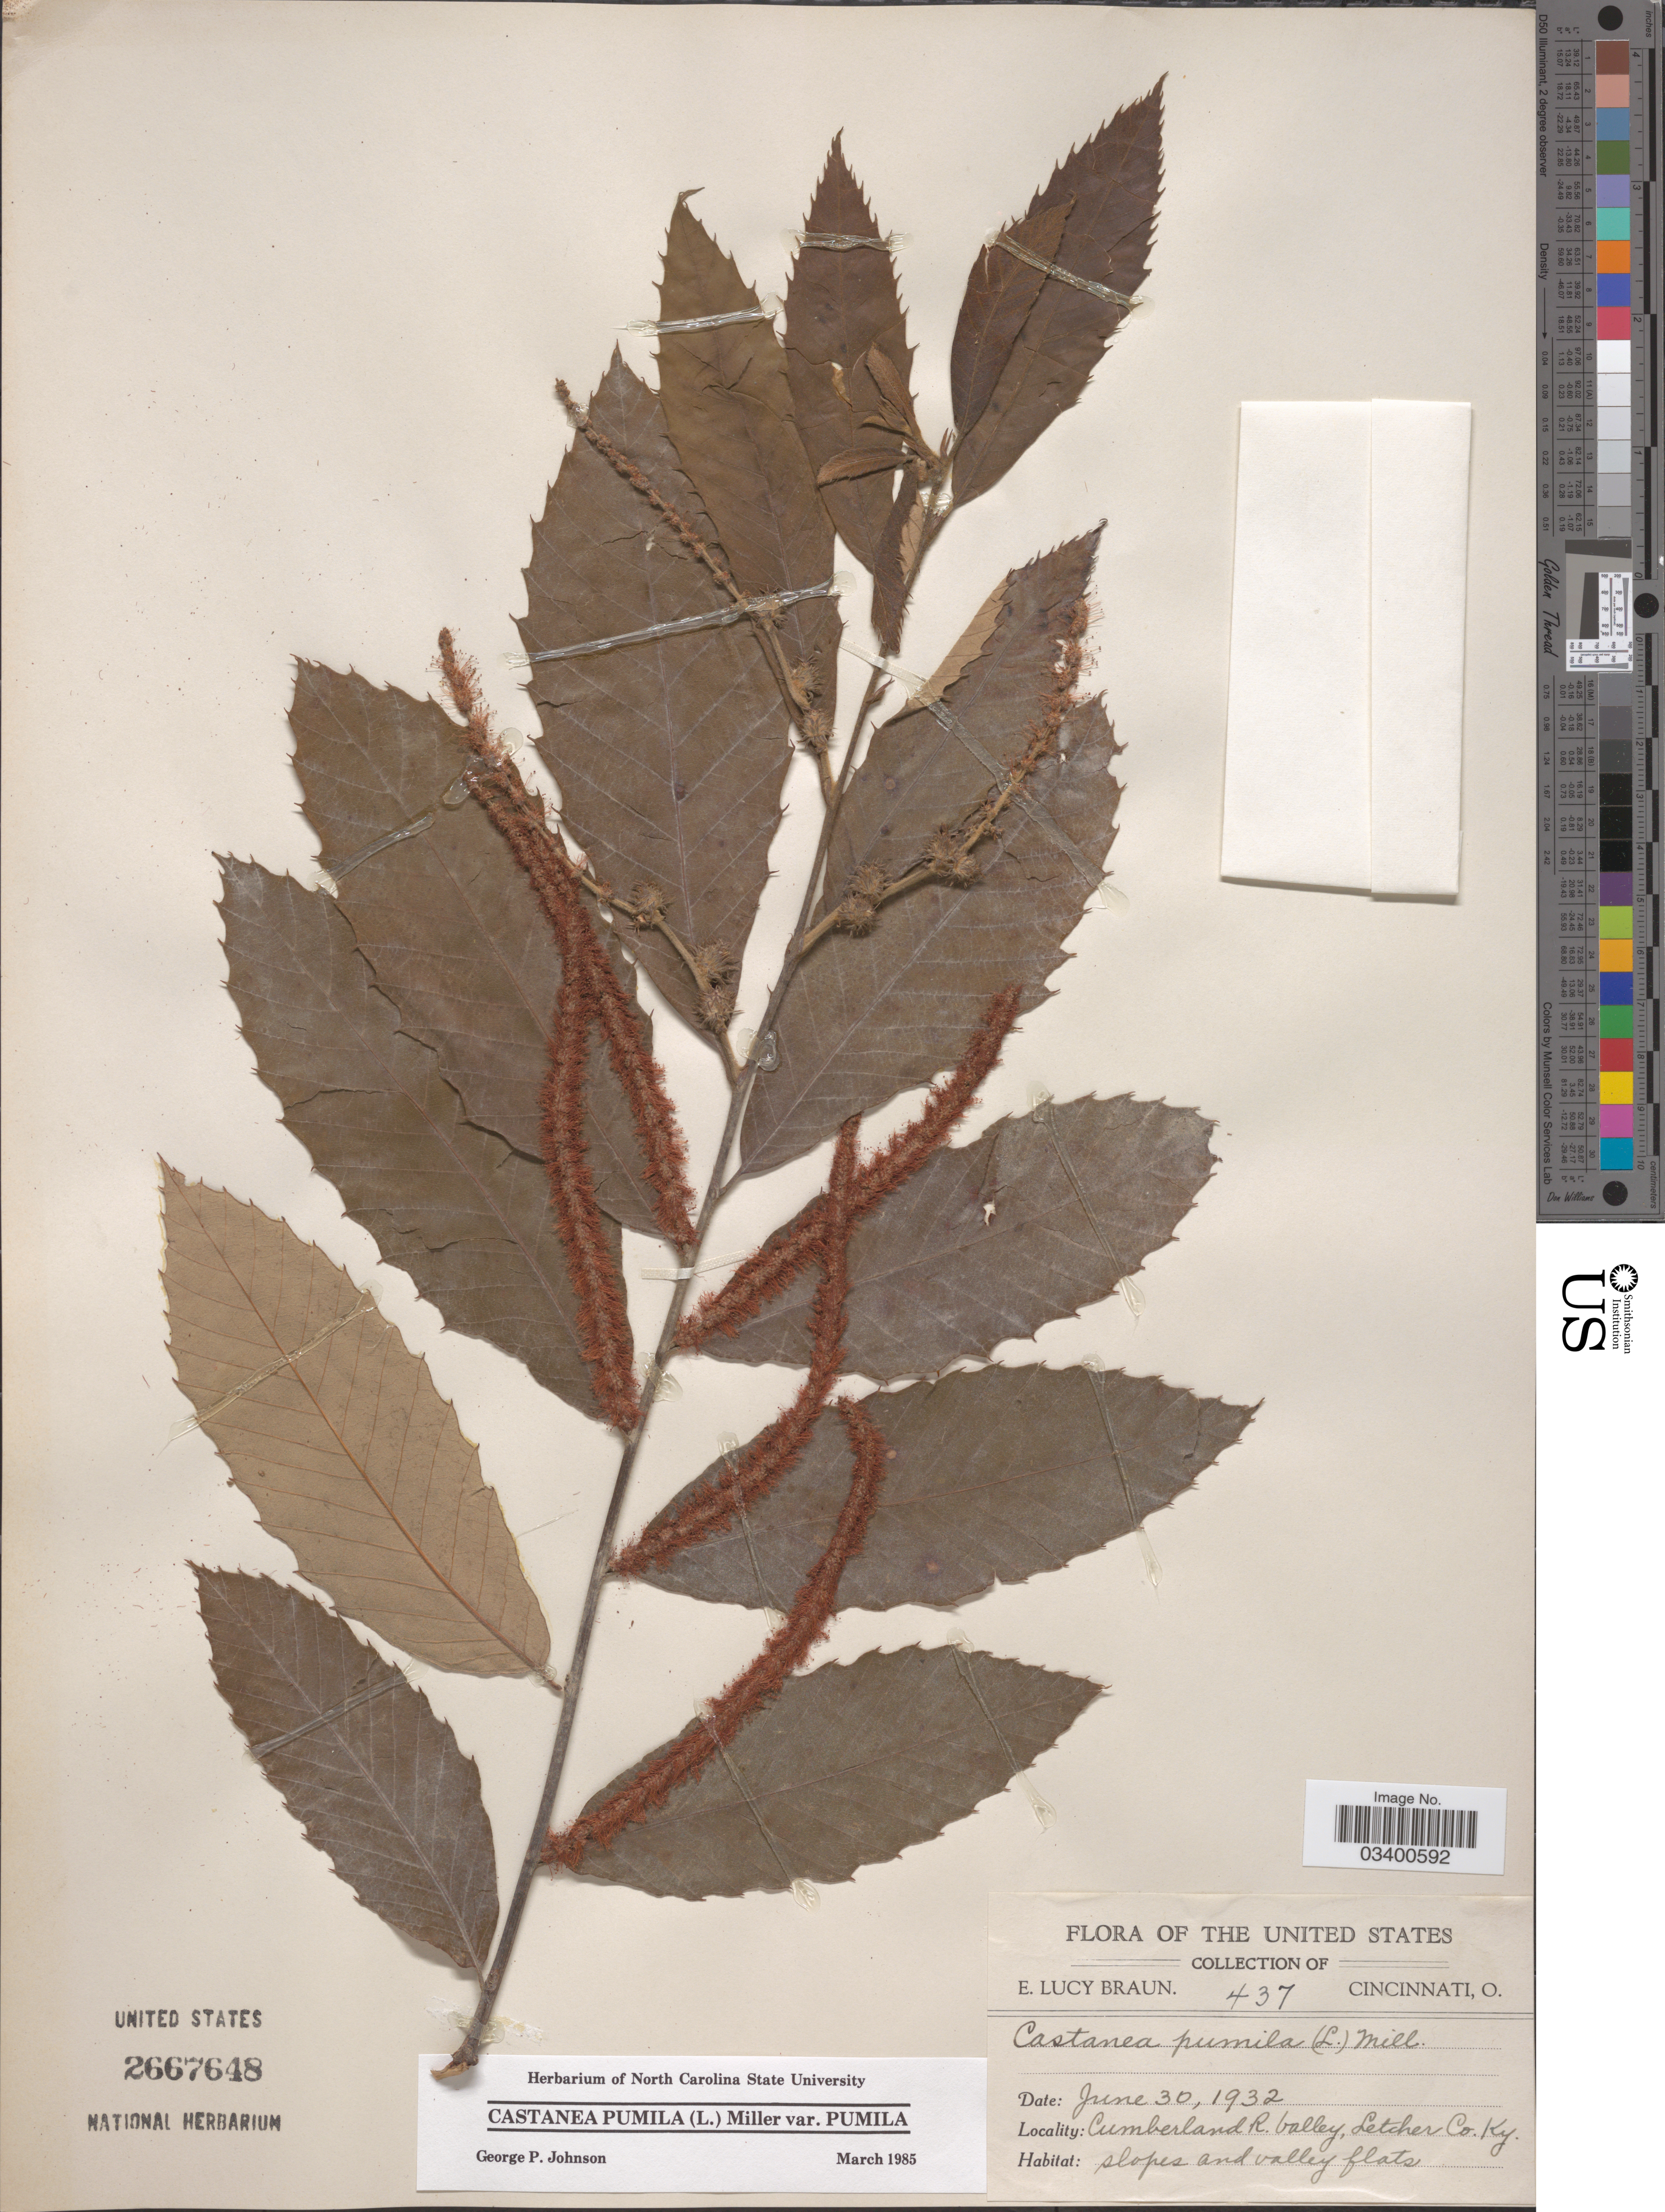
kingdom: Plantae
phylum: Tracheophyta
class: Magnoliopsida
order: Fagales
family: Fagaceae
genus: Castanea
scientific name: Castanea pumila var. pumila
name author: (L.) Mill.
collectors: E. L. Braun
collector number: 437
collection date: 1932-06-30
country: United States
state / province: Kentucky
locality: Cumberland R. Valley, Letcher Co.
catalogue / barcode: US 2667648